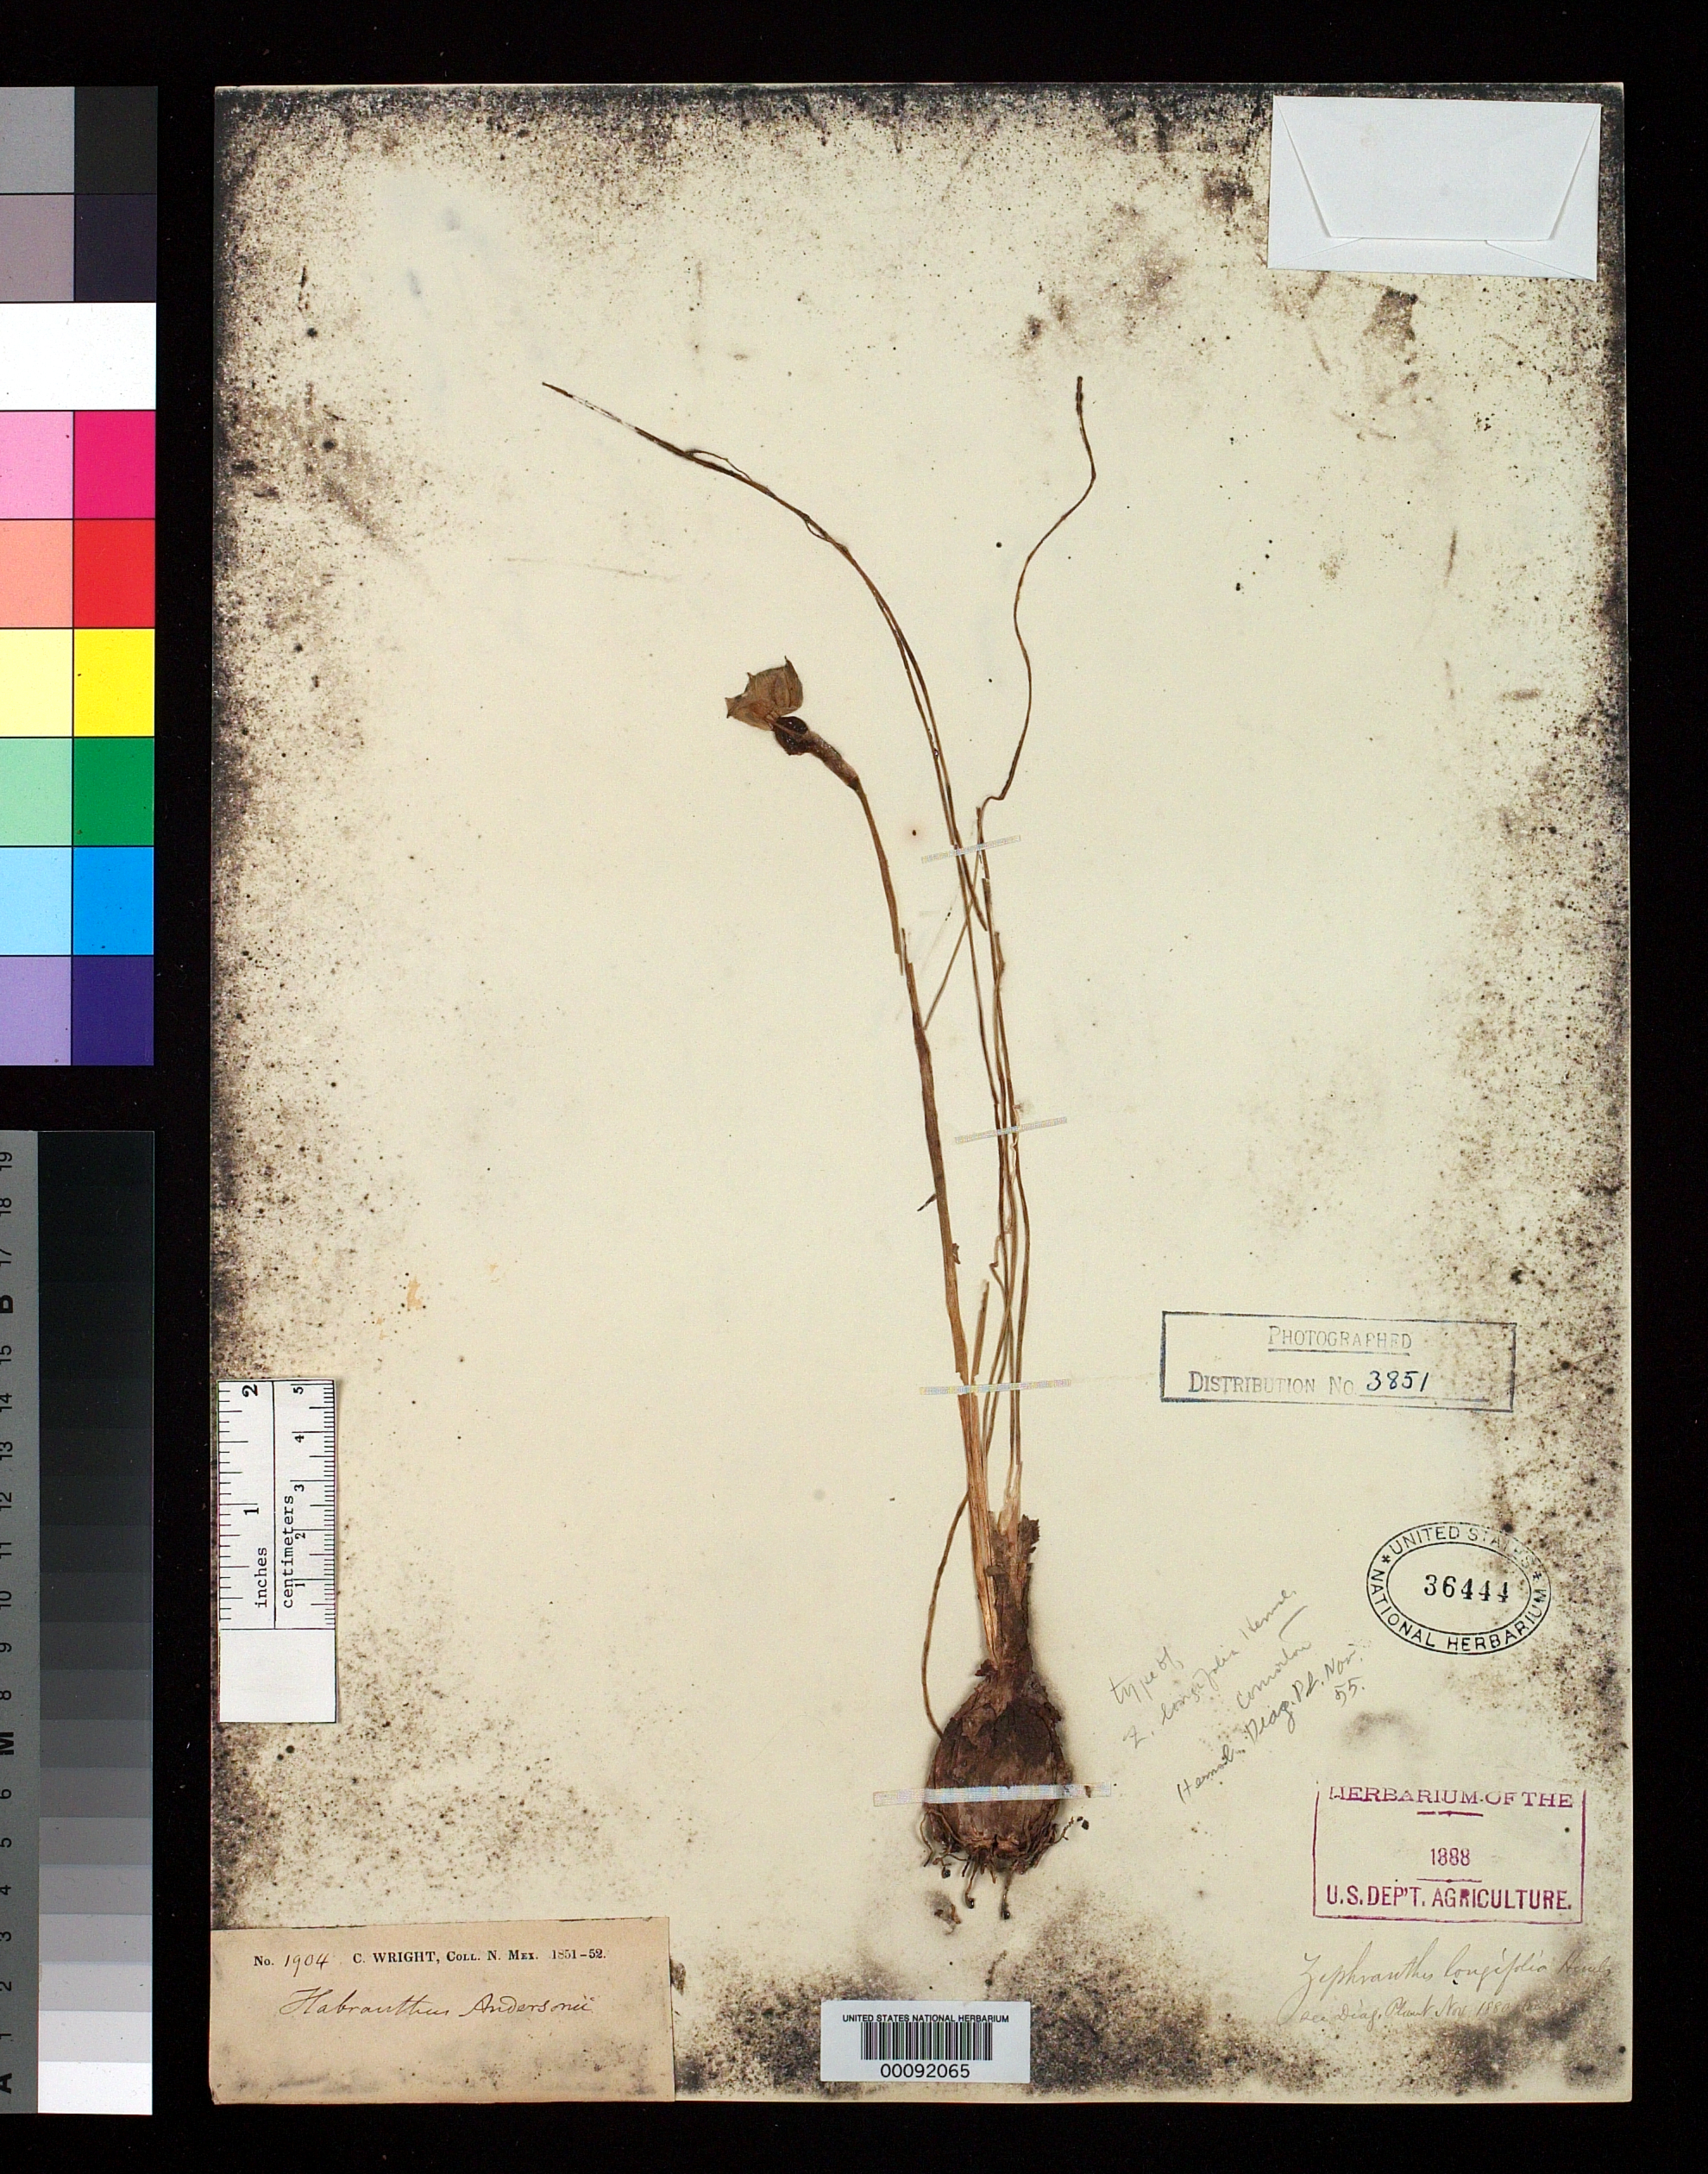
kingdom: Plantae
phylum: Tracheophyta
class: Liliopsida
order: Asparagales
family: Amaryllidaceae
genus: Zephyranthes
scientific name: Zephyranthes longifolia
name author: Hemsl.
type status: Type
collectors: C. Wright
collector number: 1904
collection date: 1851/1852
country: United States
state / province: New Mexico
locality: "N. Mex." [=northern Mexico or New Mexico? either way possibly referring to present-day Arizona or Texas]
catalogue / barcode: US 36444